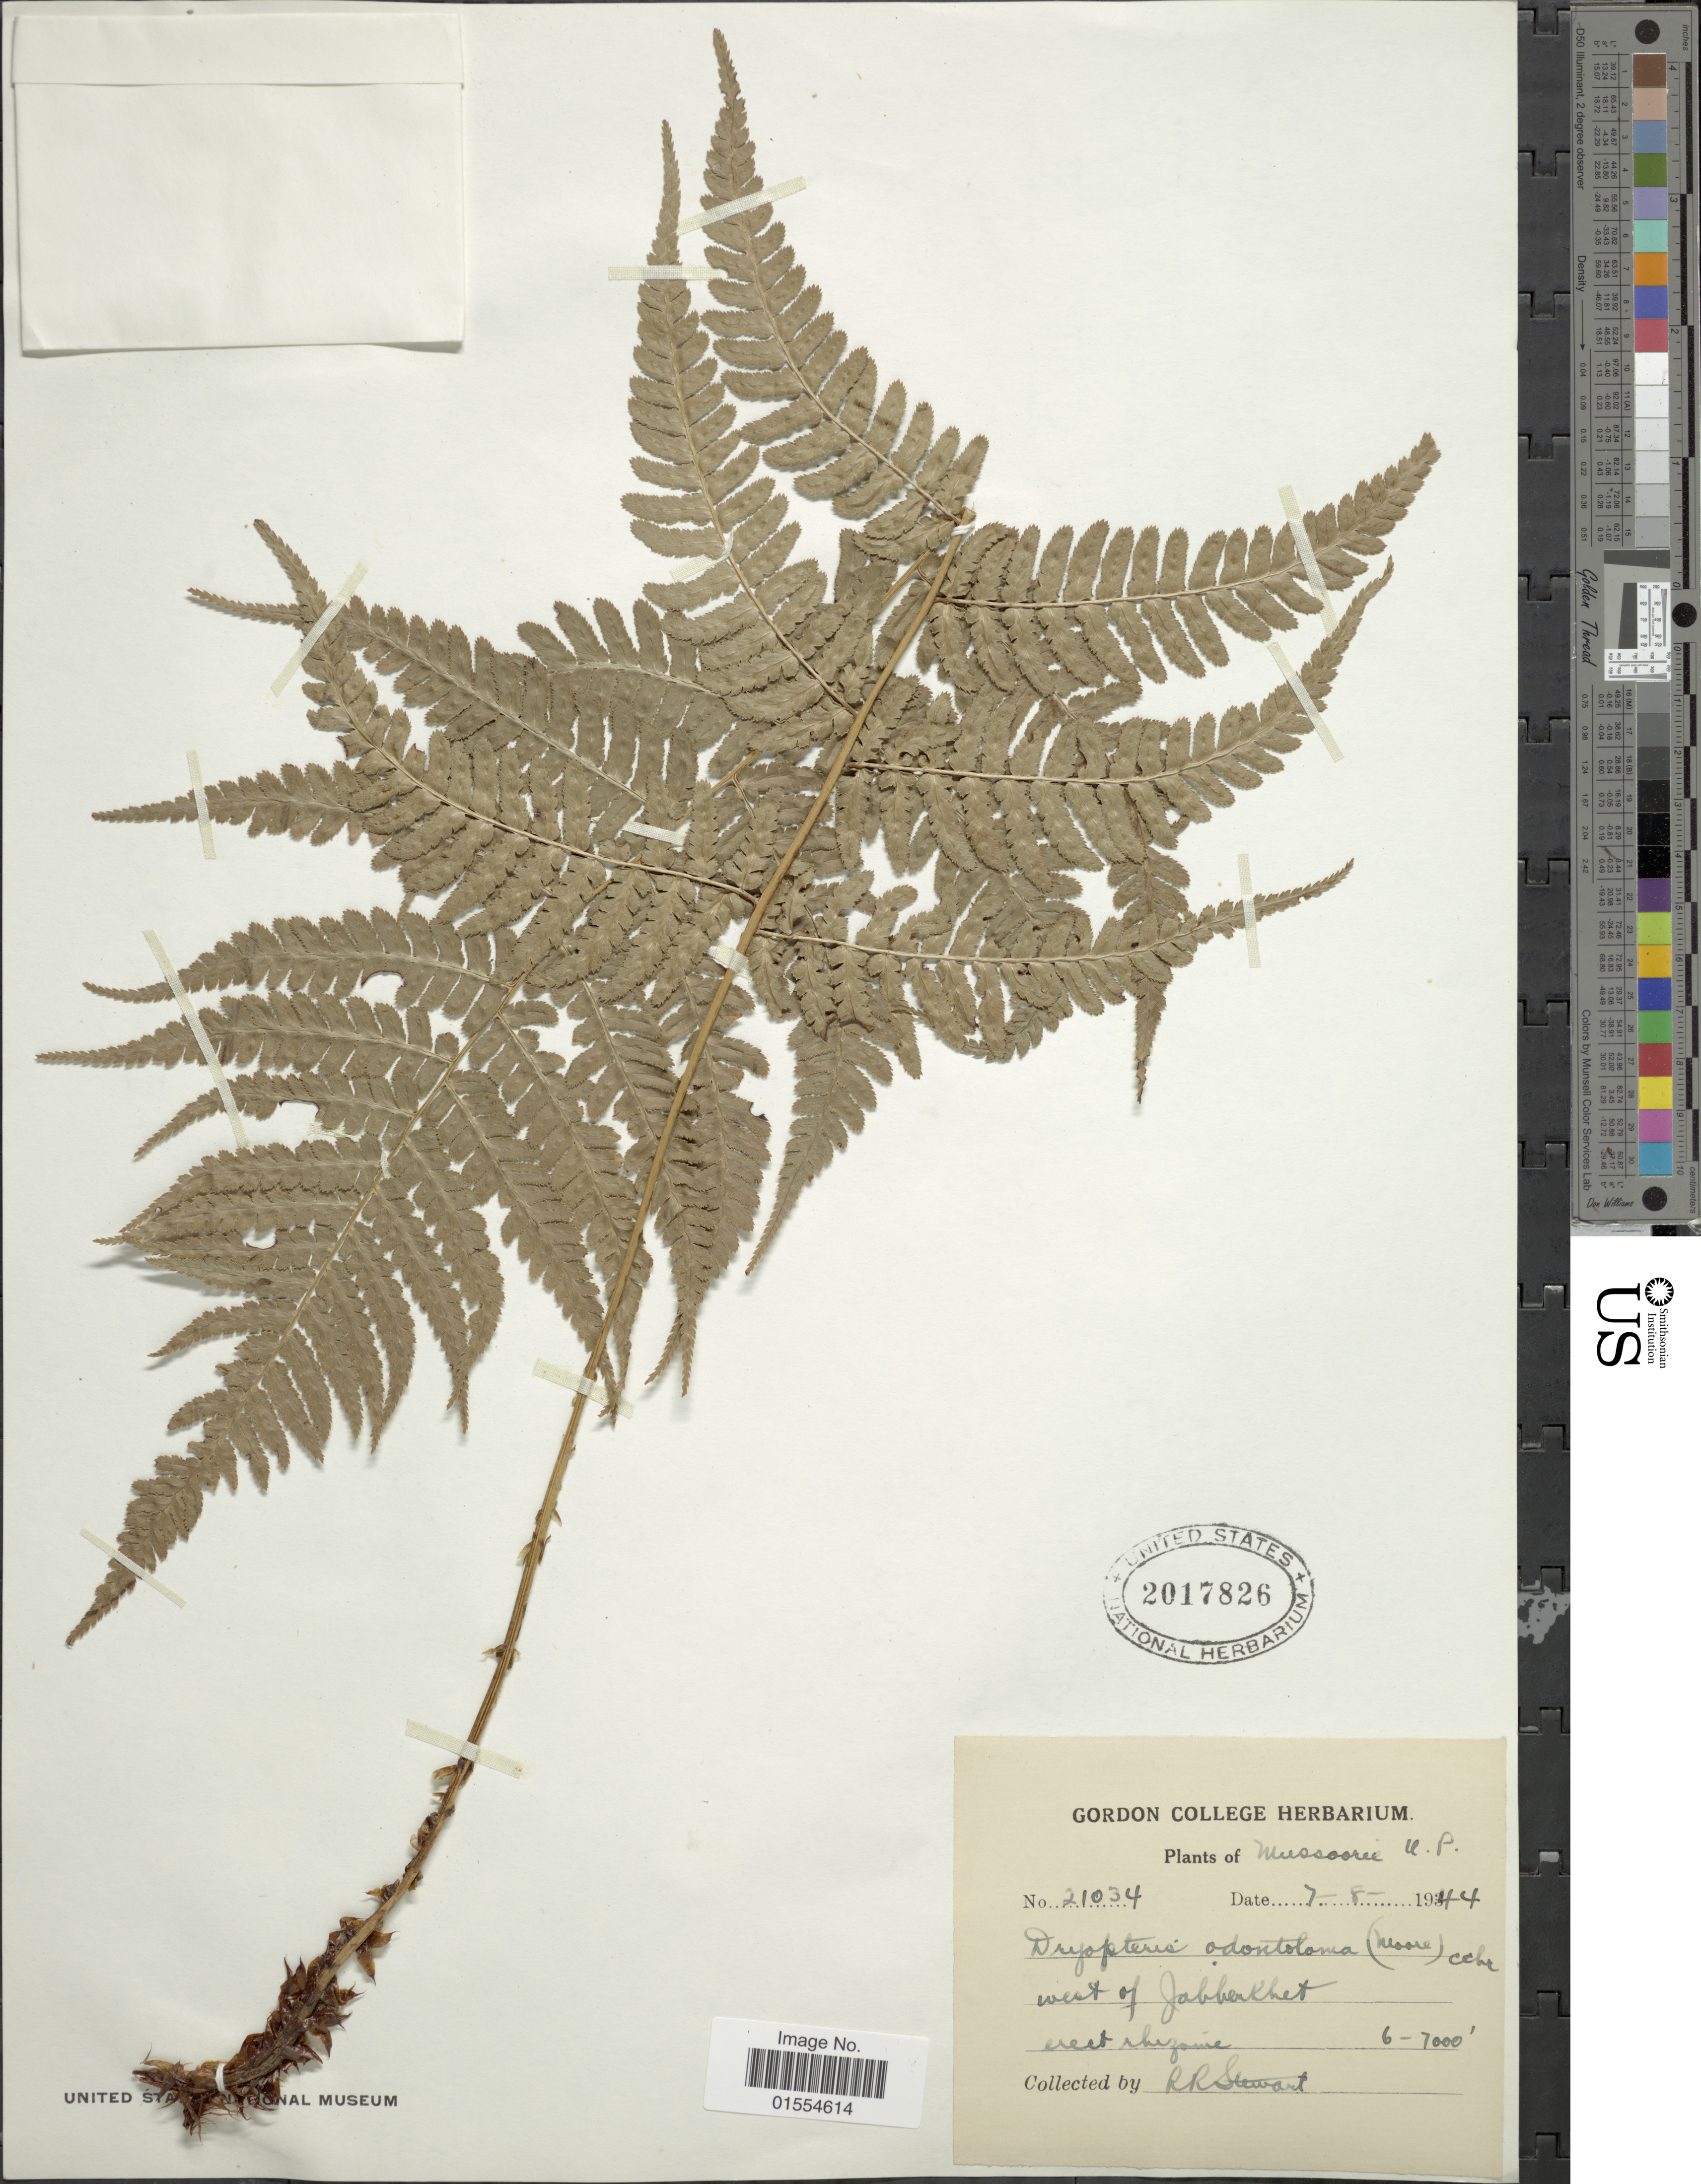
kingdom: Plantae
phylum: Tracheophyta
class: Polypodiopsida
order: Polypodiales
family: Dryopteridaceae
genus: Dryopteris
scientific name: Dryopteris odontoloma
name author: (Bedd.) C. Chr.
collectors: R. R. Stewart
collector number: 21034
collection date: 1944-08-07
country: India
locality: Mussoorie, U. P., west of Jabberkhet. (Jabarkhet)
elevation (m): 1829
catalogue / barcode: US 2017826